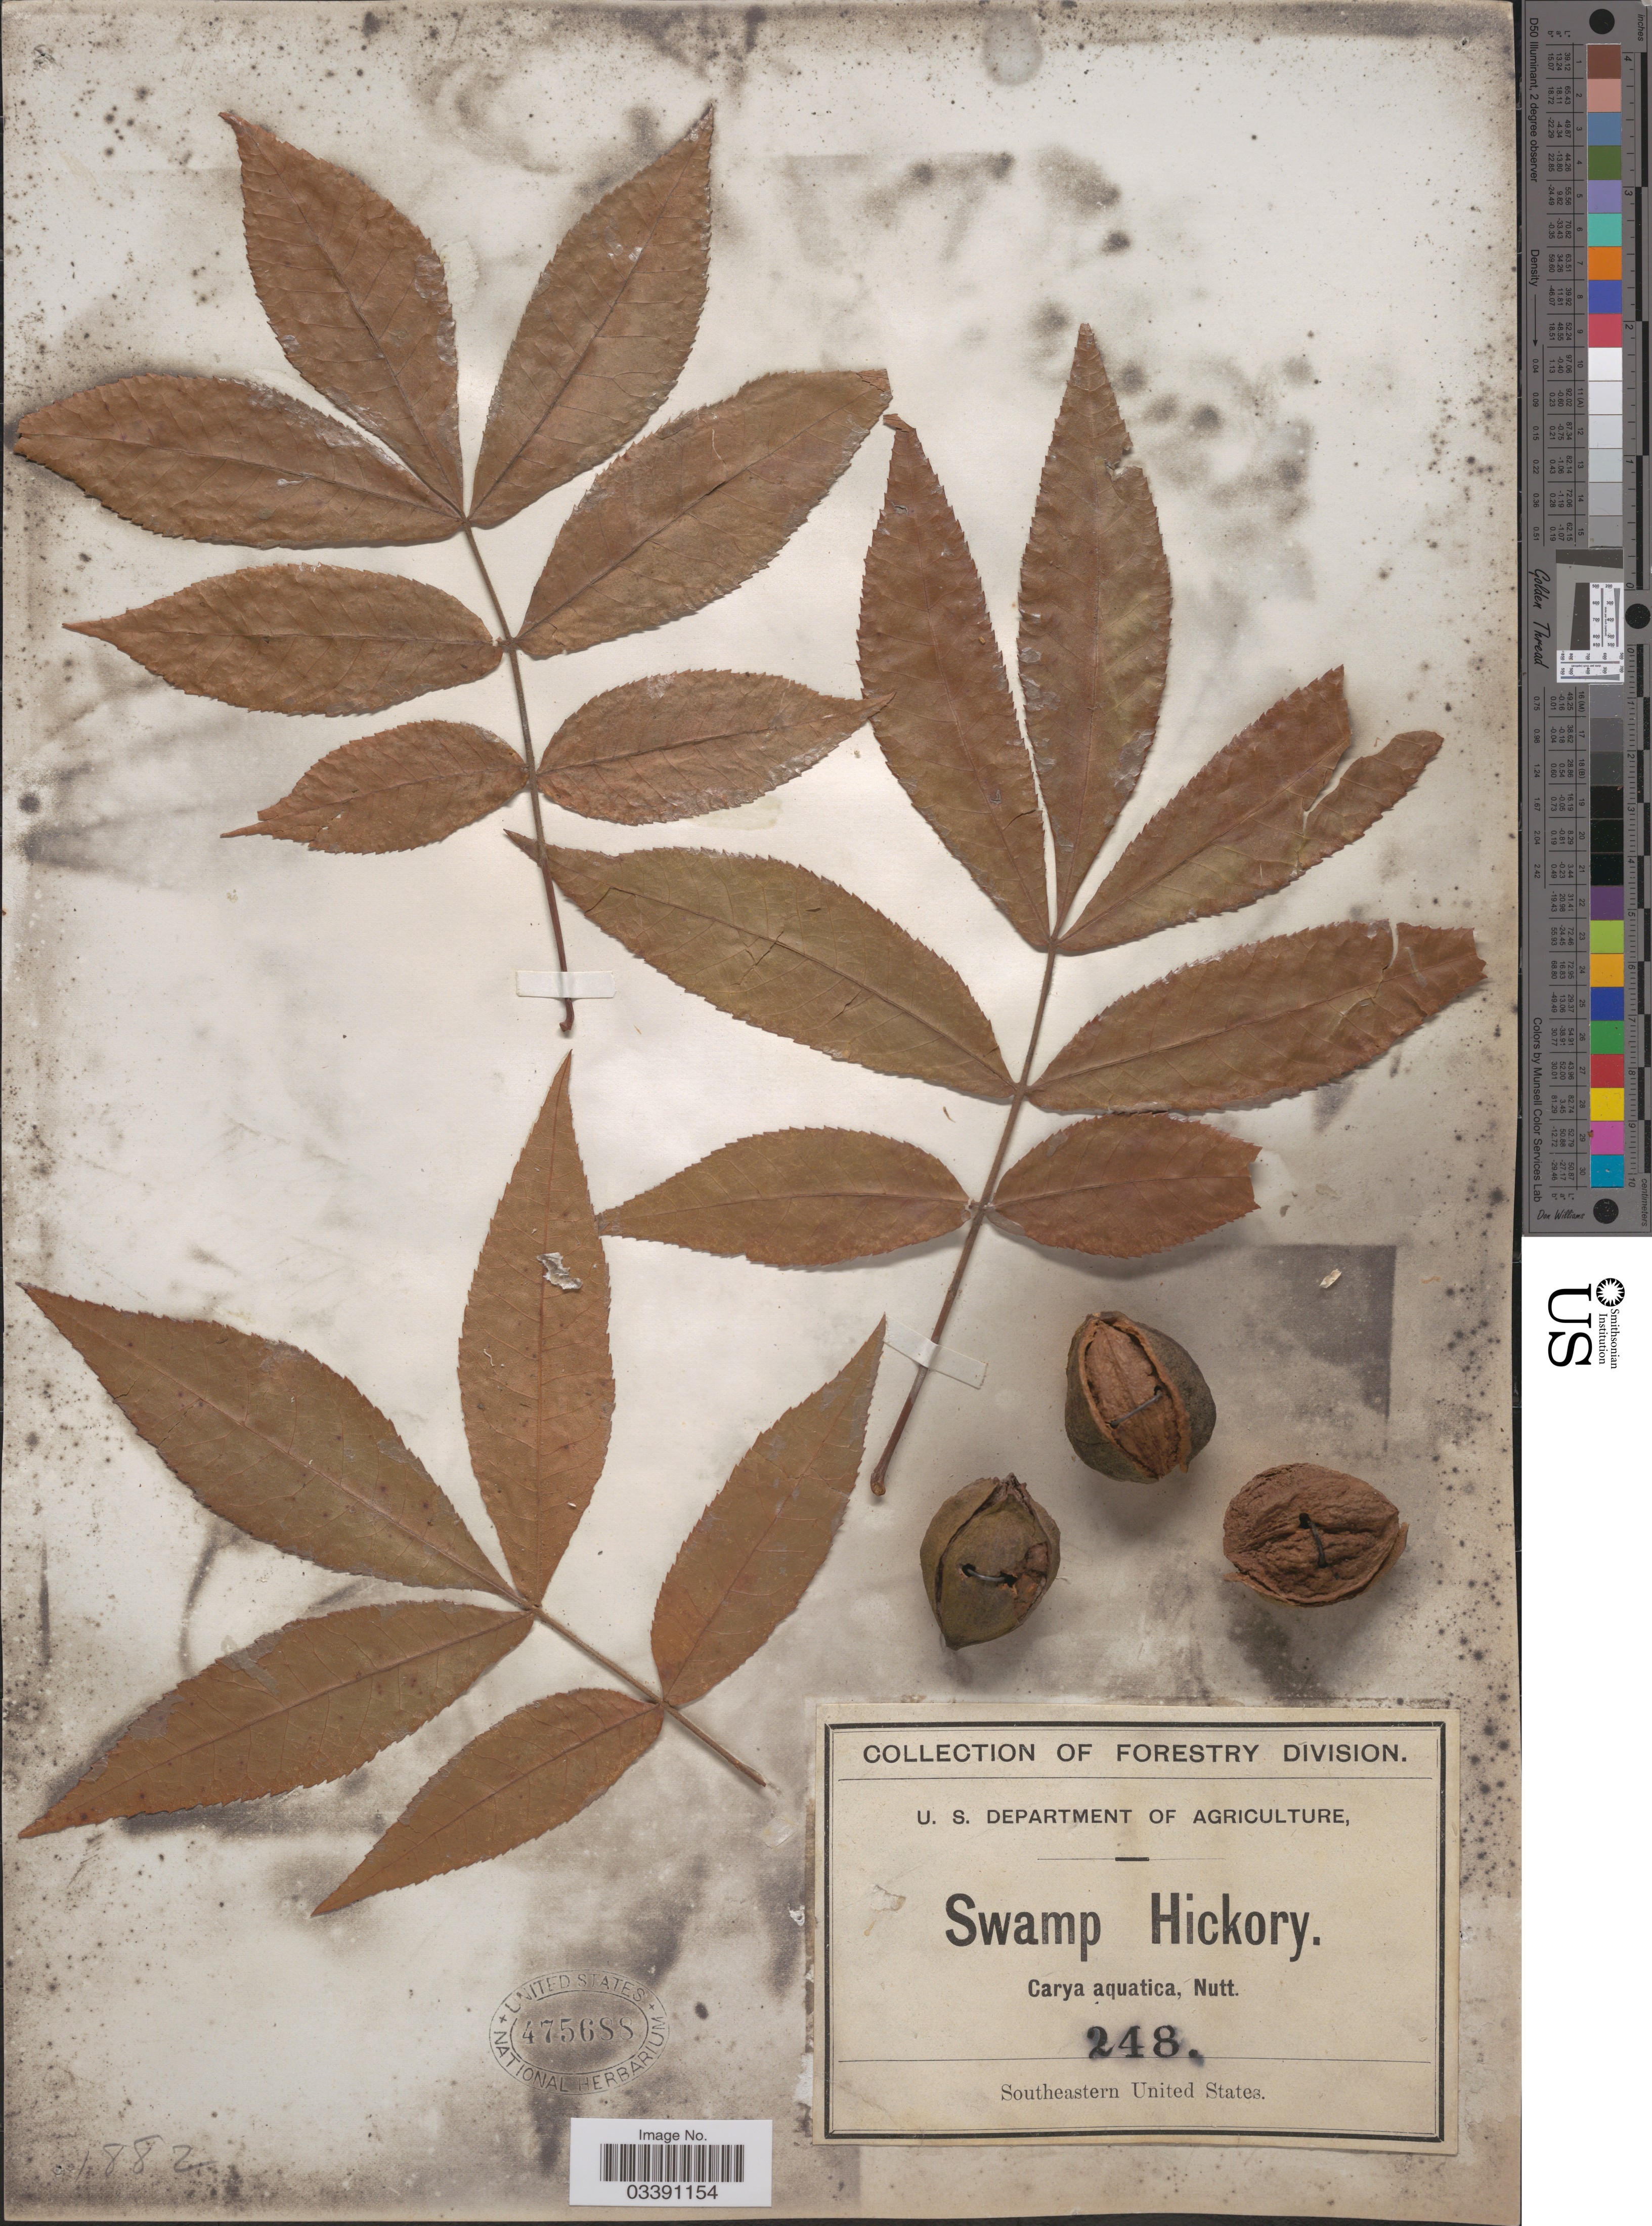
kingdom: Plantae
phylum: Tracheophyta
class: Magnoliopsida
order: Fagales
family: Juglandaceae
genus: Carya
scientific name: Carya aquatica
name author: (F. Michx.) Nutt.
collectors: U.S. Department of Agriculture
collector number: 248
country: United States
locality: Southeastern United States.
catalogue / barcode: US 475688